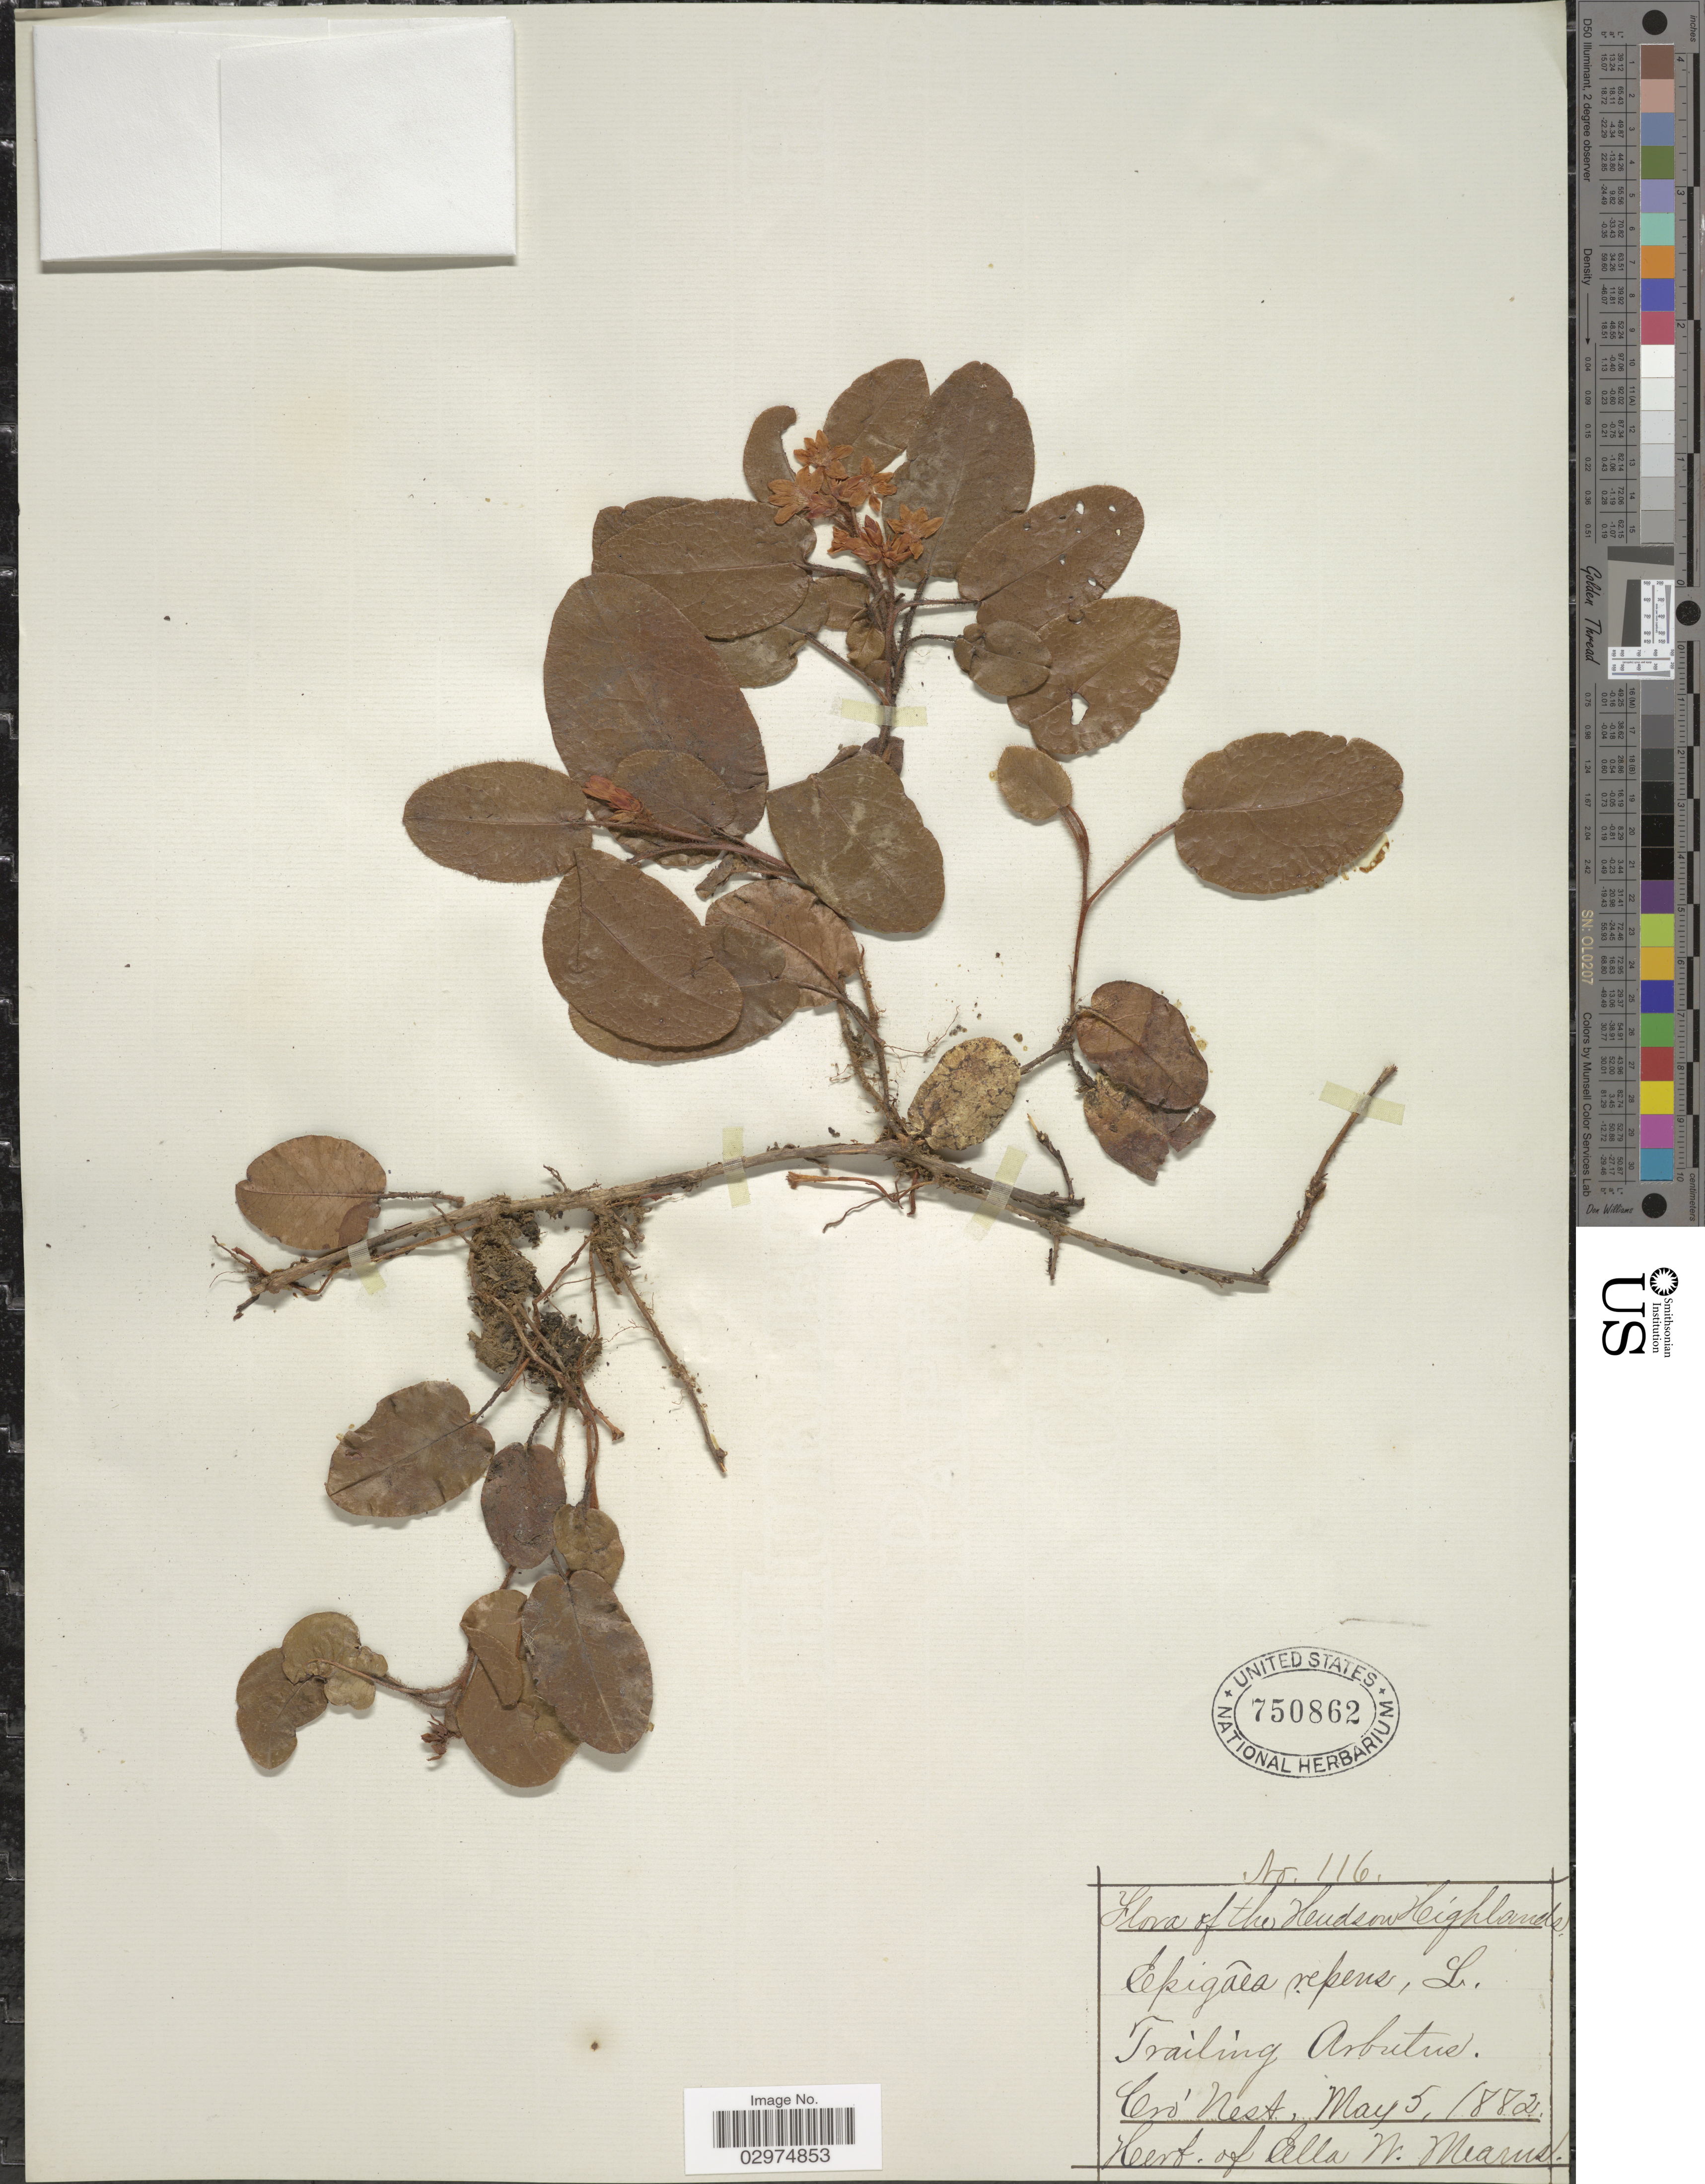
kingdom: Plantae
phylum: Tracheophyta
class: Magnoliopsida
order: Ericales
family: Ericaceae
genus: Epigaea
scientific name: Epigaea repens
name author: L.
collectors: ex herb. Ella W. Mearns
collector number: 116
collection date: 1882-05-05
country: United States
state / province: New York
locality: Hudson Highlands. Cro' Nest.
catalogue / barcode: US 750862